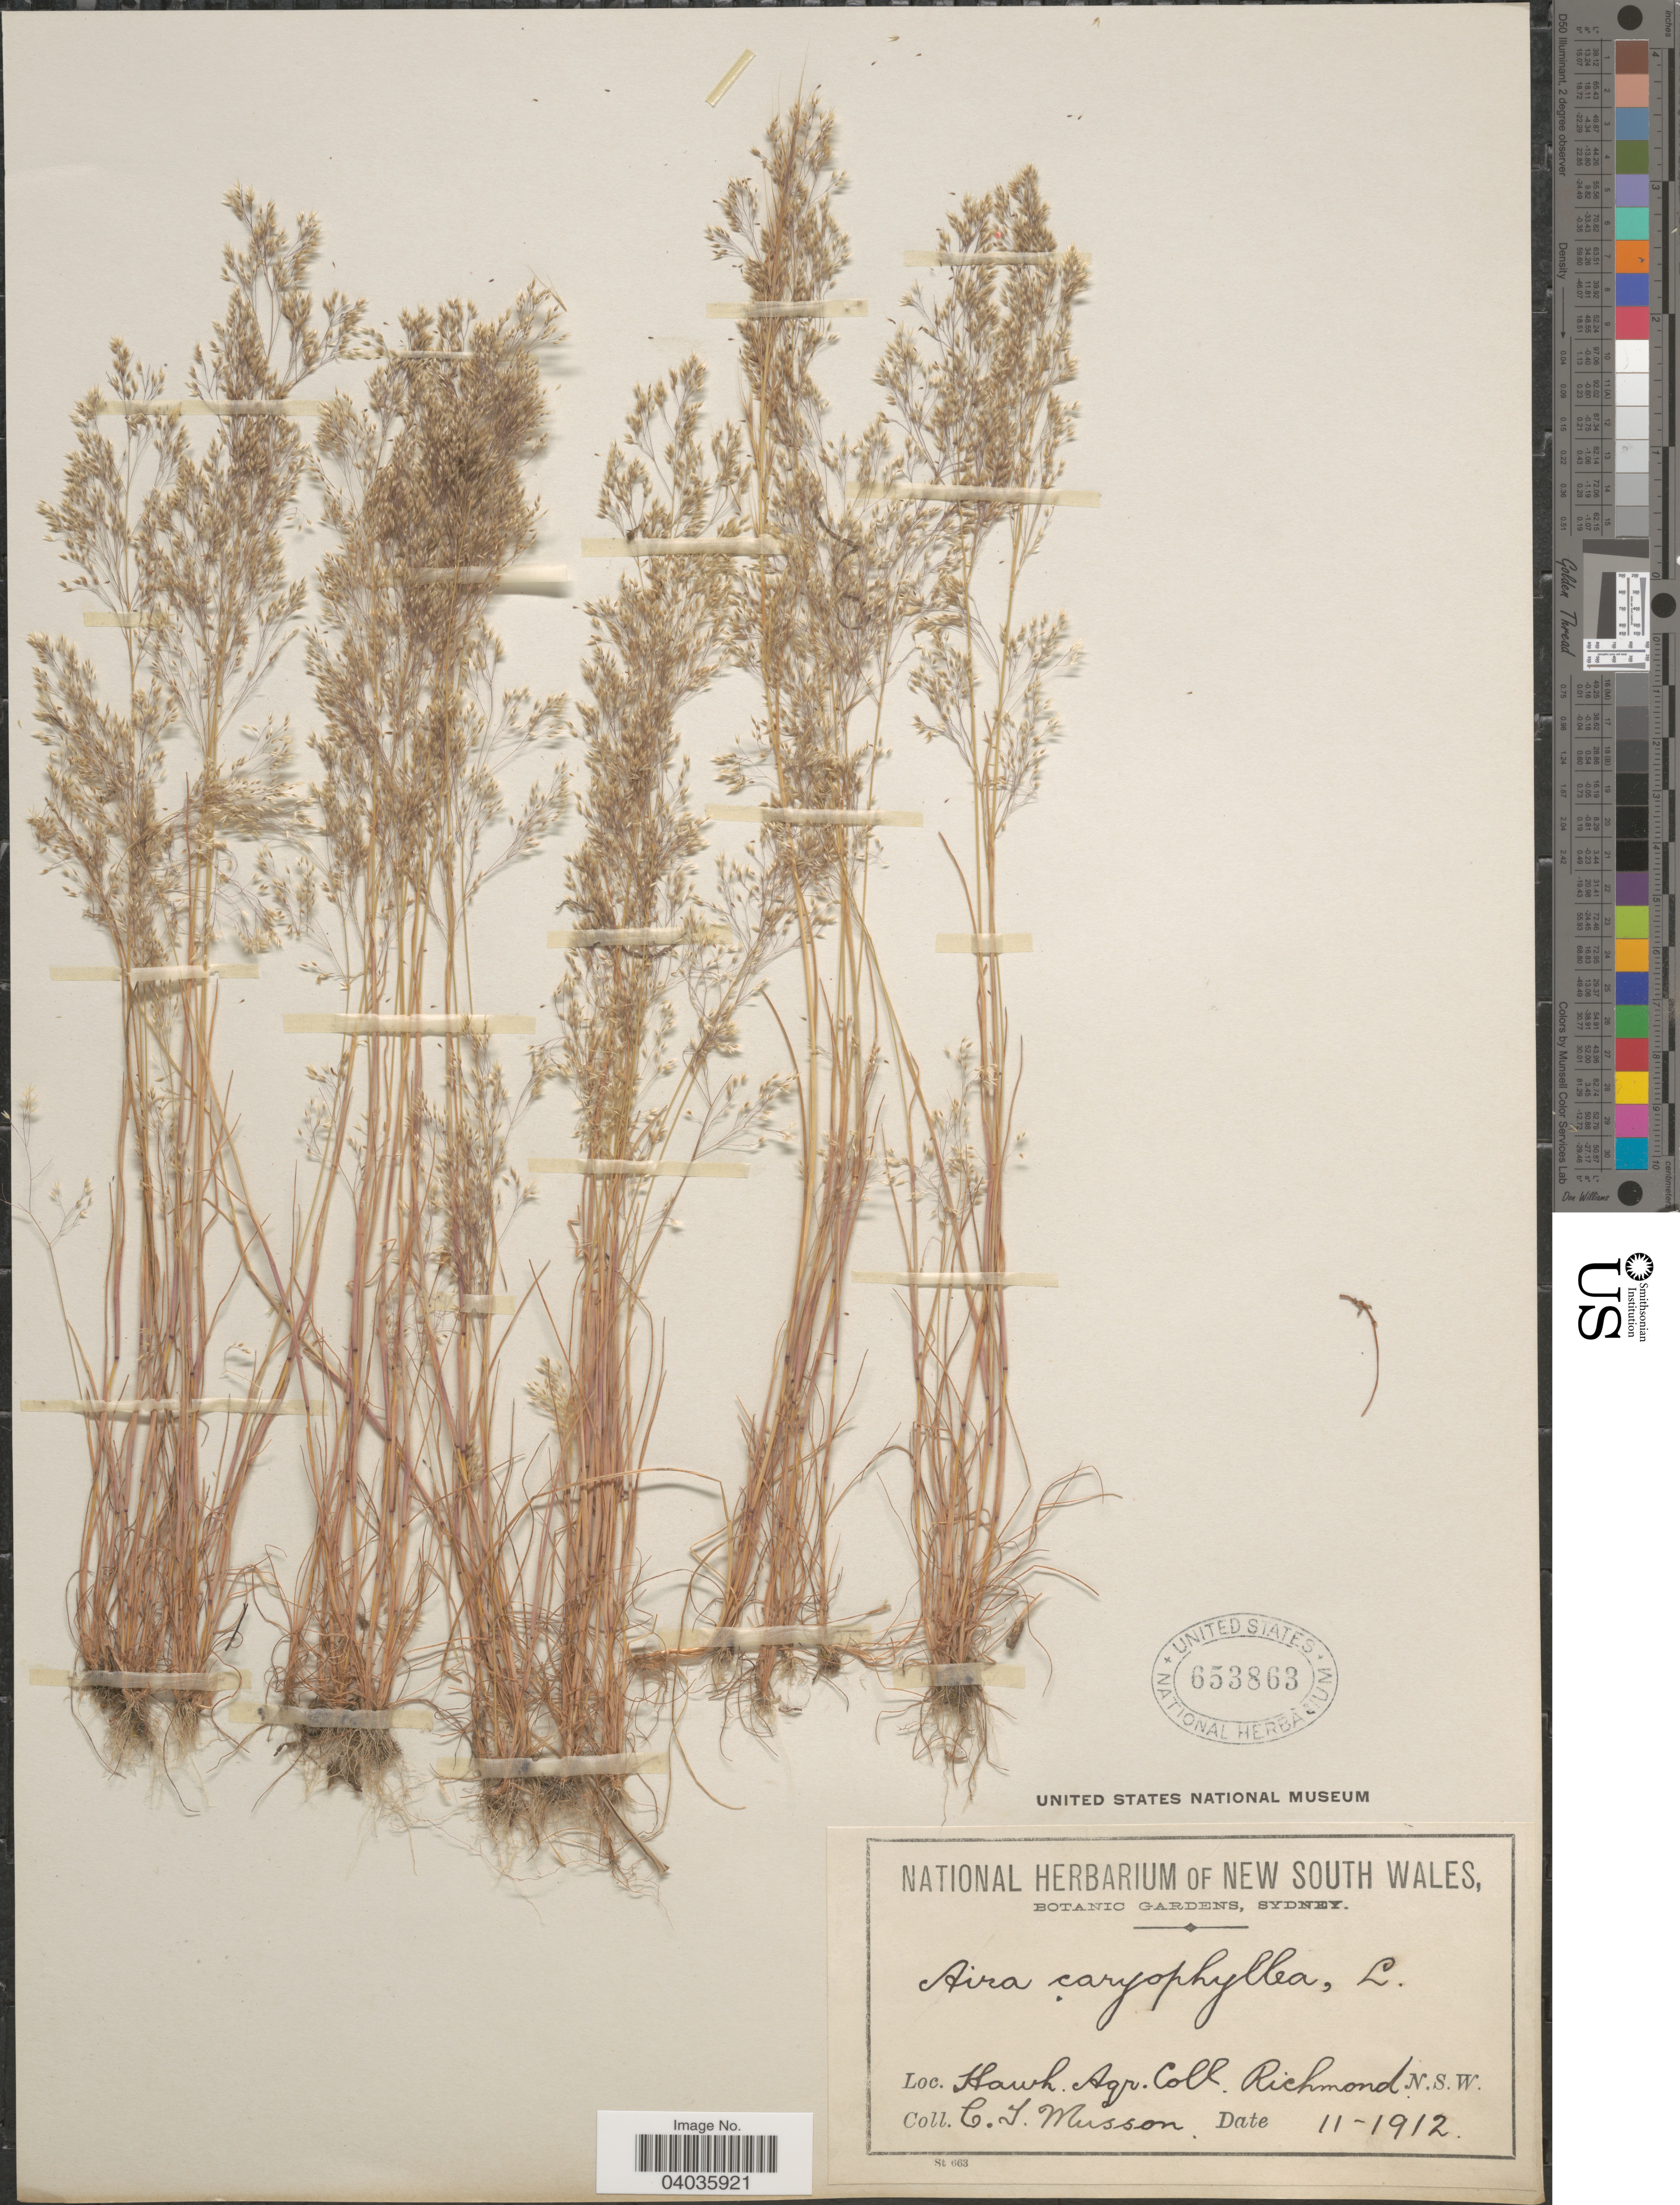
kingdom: Plantae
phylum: Tracheophyta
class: Liliopsida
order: Poales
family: Poaceae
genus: Aira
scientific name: Aira caryophyllea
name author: L.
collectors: C. Musson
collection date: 1912-11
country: Australia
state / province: New South Wales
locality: Hawh. Agr. Coll. Richmond.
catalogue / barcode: US 653863